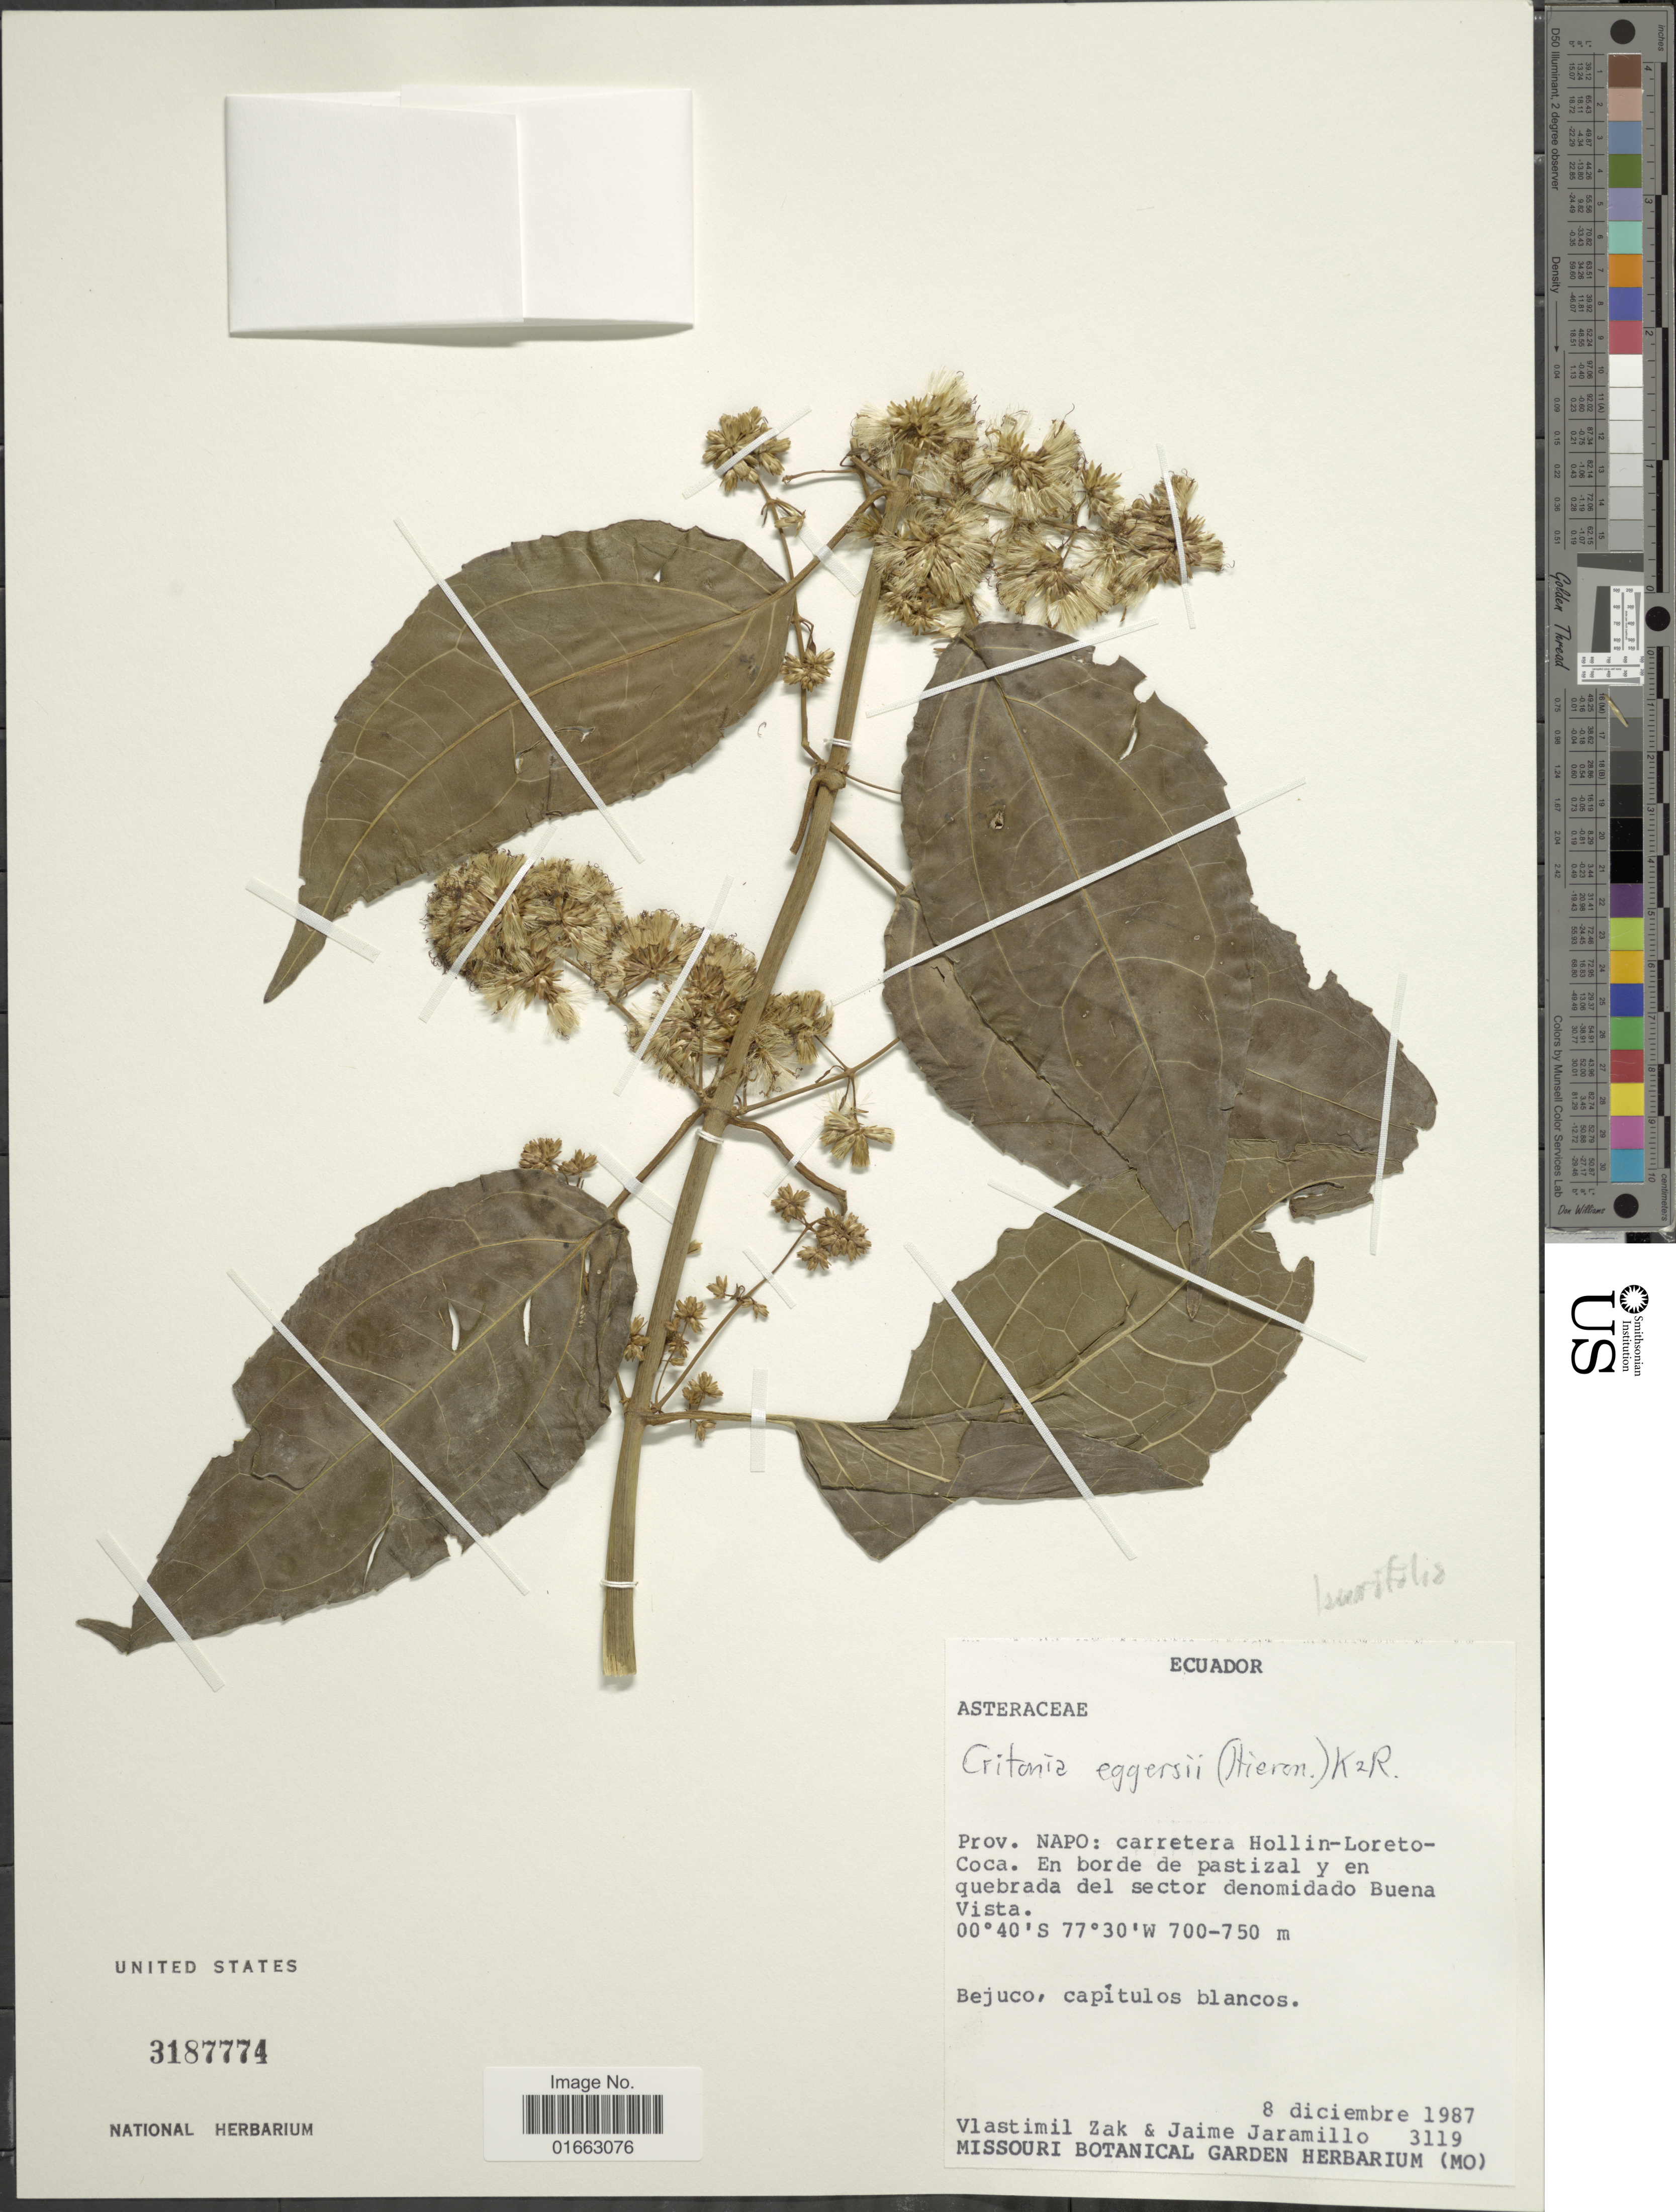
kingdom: Plantae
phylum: Tracheophyta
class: Magnoliopsida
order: Asterales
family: Asteraceae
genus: Critonia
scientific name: Critonia laurifolia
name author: (B.L. Rob.) R.M. King & H. Rob.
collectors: V. Zak & J. Jaramillo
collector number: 3119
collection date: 1987-12-08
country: Ecuador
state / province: Napo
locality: Carretera Hollin-Loreto-Coca, en borde de pastizal y en quebrada del sector denomidado Buena Vista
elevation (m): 700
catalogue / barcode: US 3187774